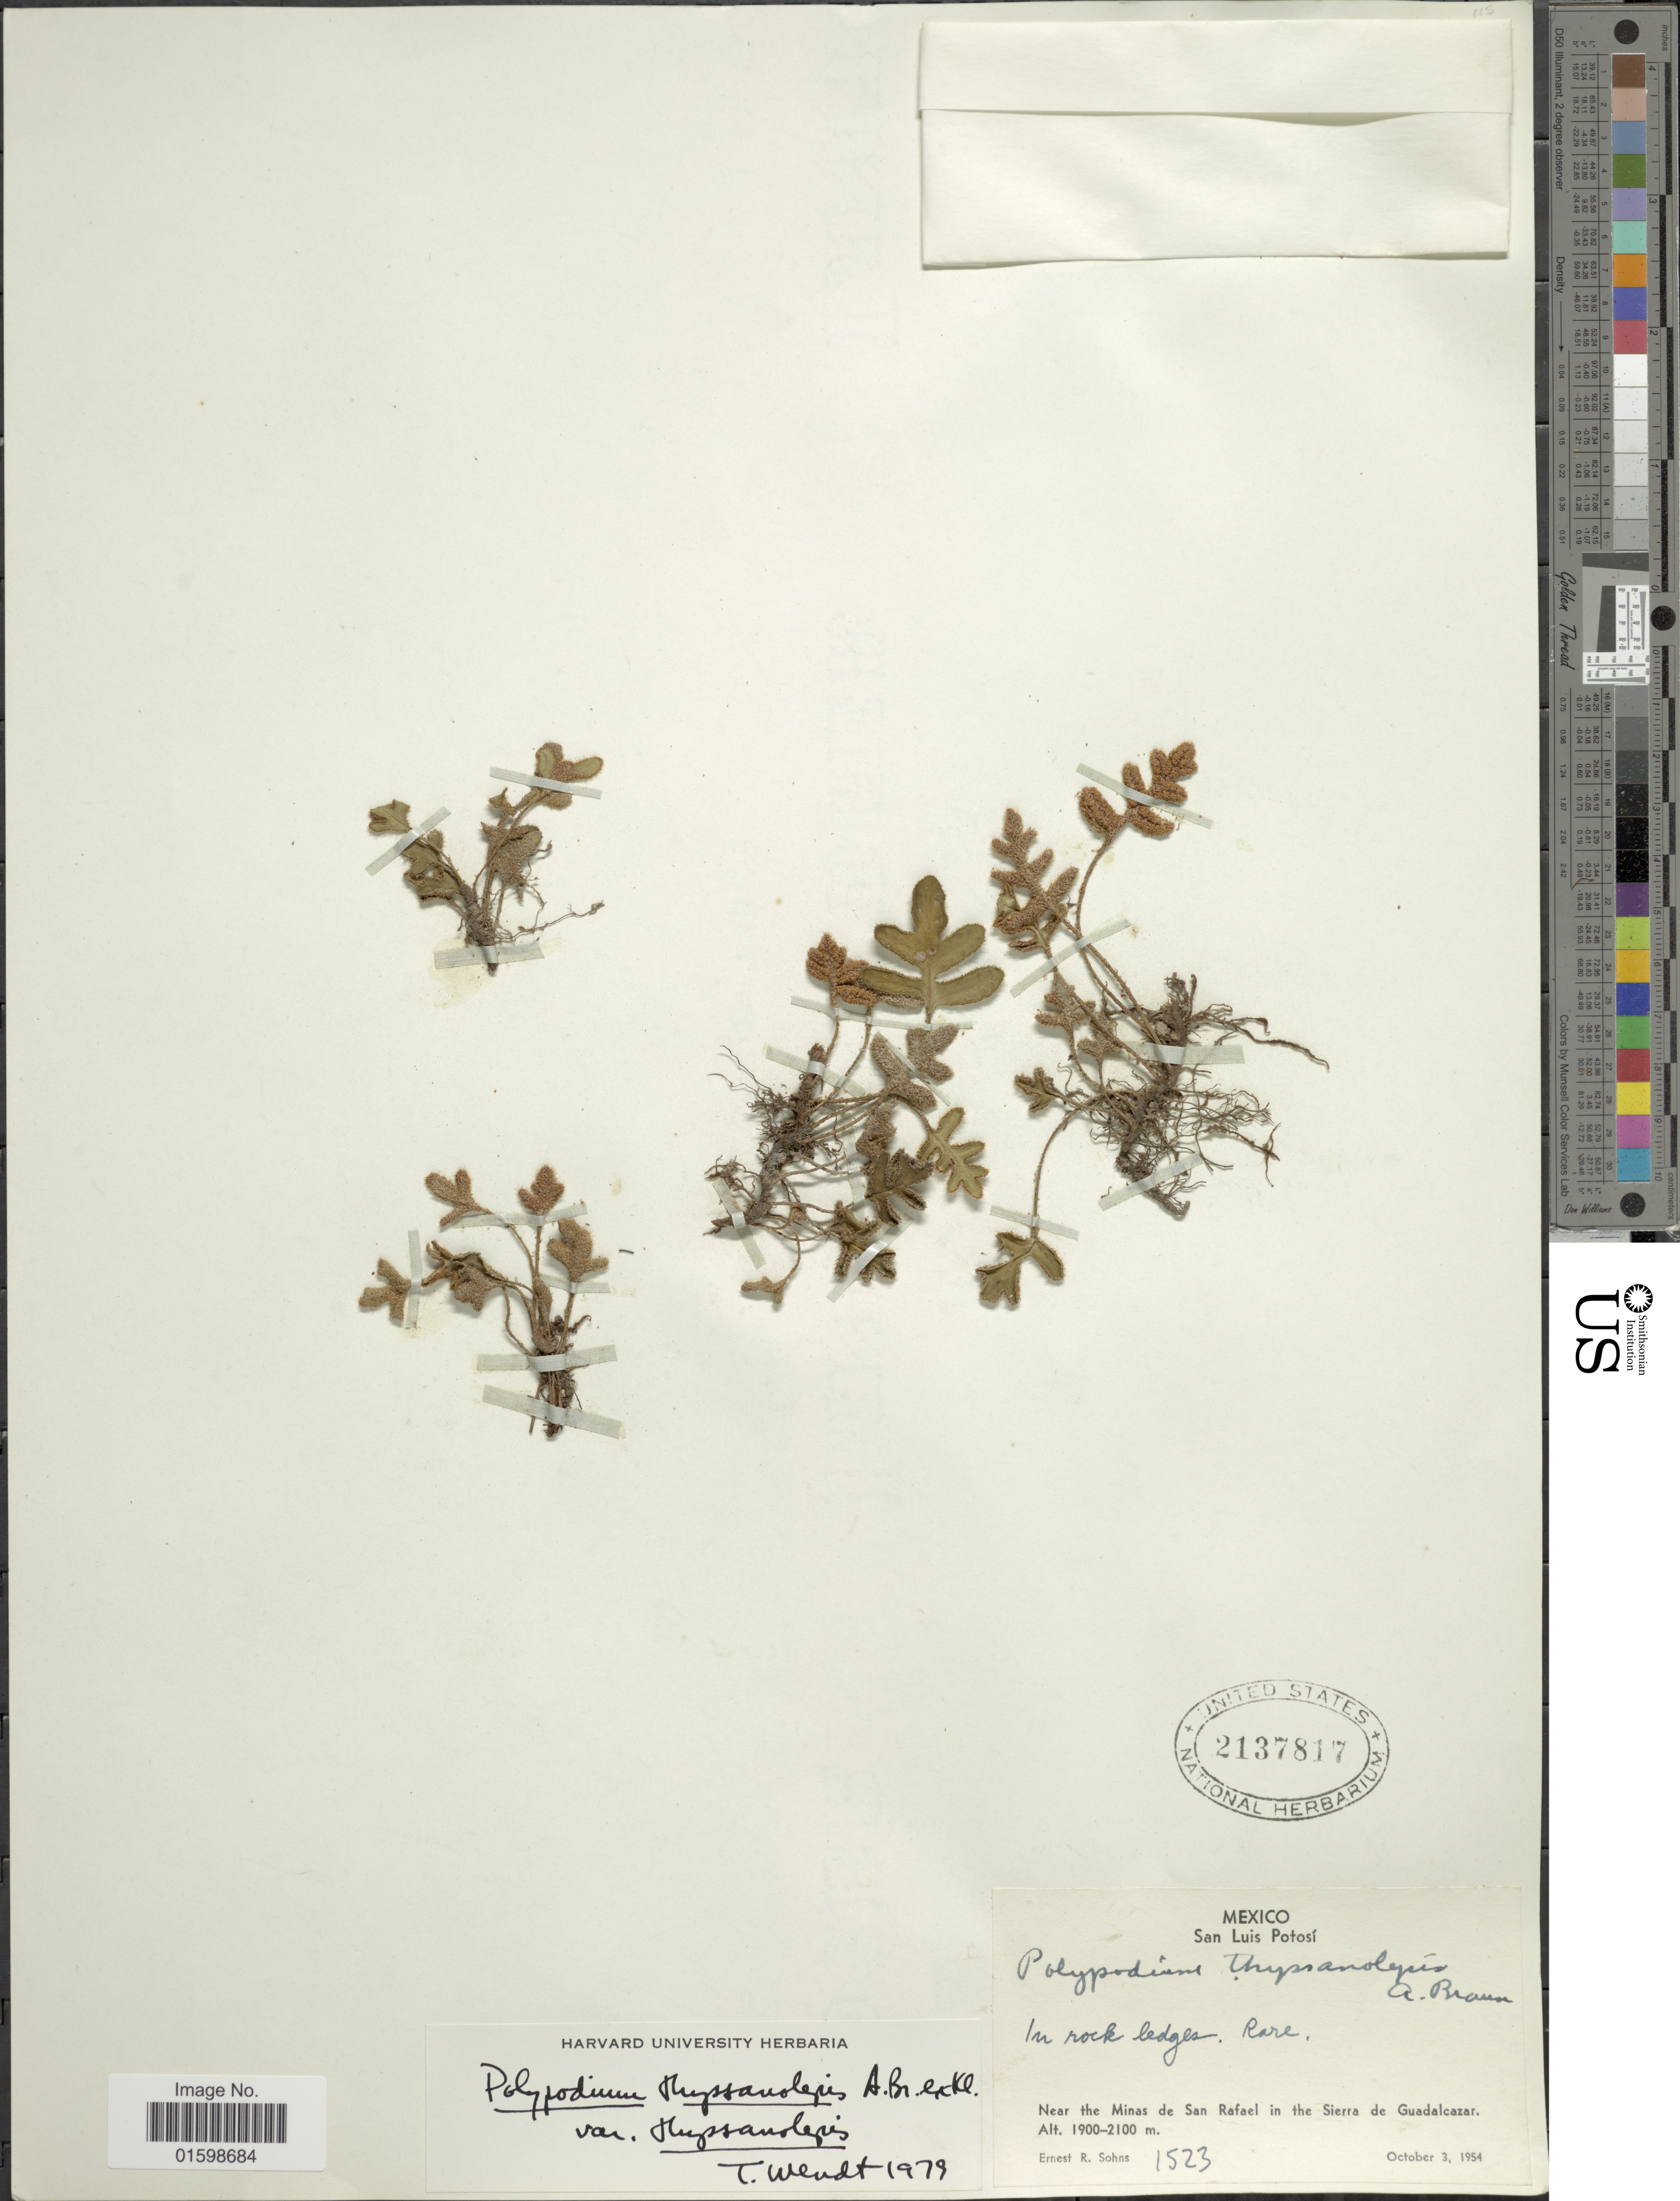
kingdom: Plantae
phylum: Tracheophyta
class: Polypodiopsida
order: Polypodiales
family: Polypodiaceae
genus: Pleopeltis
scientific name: Pleopeltis thyssanolepis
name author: (A. Braun ex Klotzsch) E.G. Andrews & Windham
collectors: E. R. Sohns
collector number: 1523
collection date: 1954-10-03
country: Mexico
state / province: San Luis Potosí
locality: In rock ledges, rare, near the Minas de San Rafael in the Sierra de Guadalcazar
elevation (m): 1900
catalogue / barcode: US 2137817